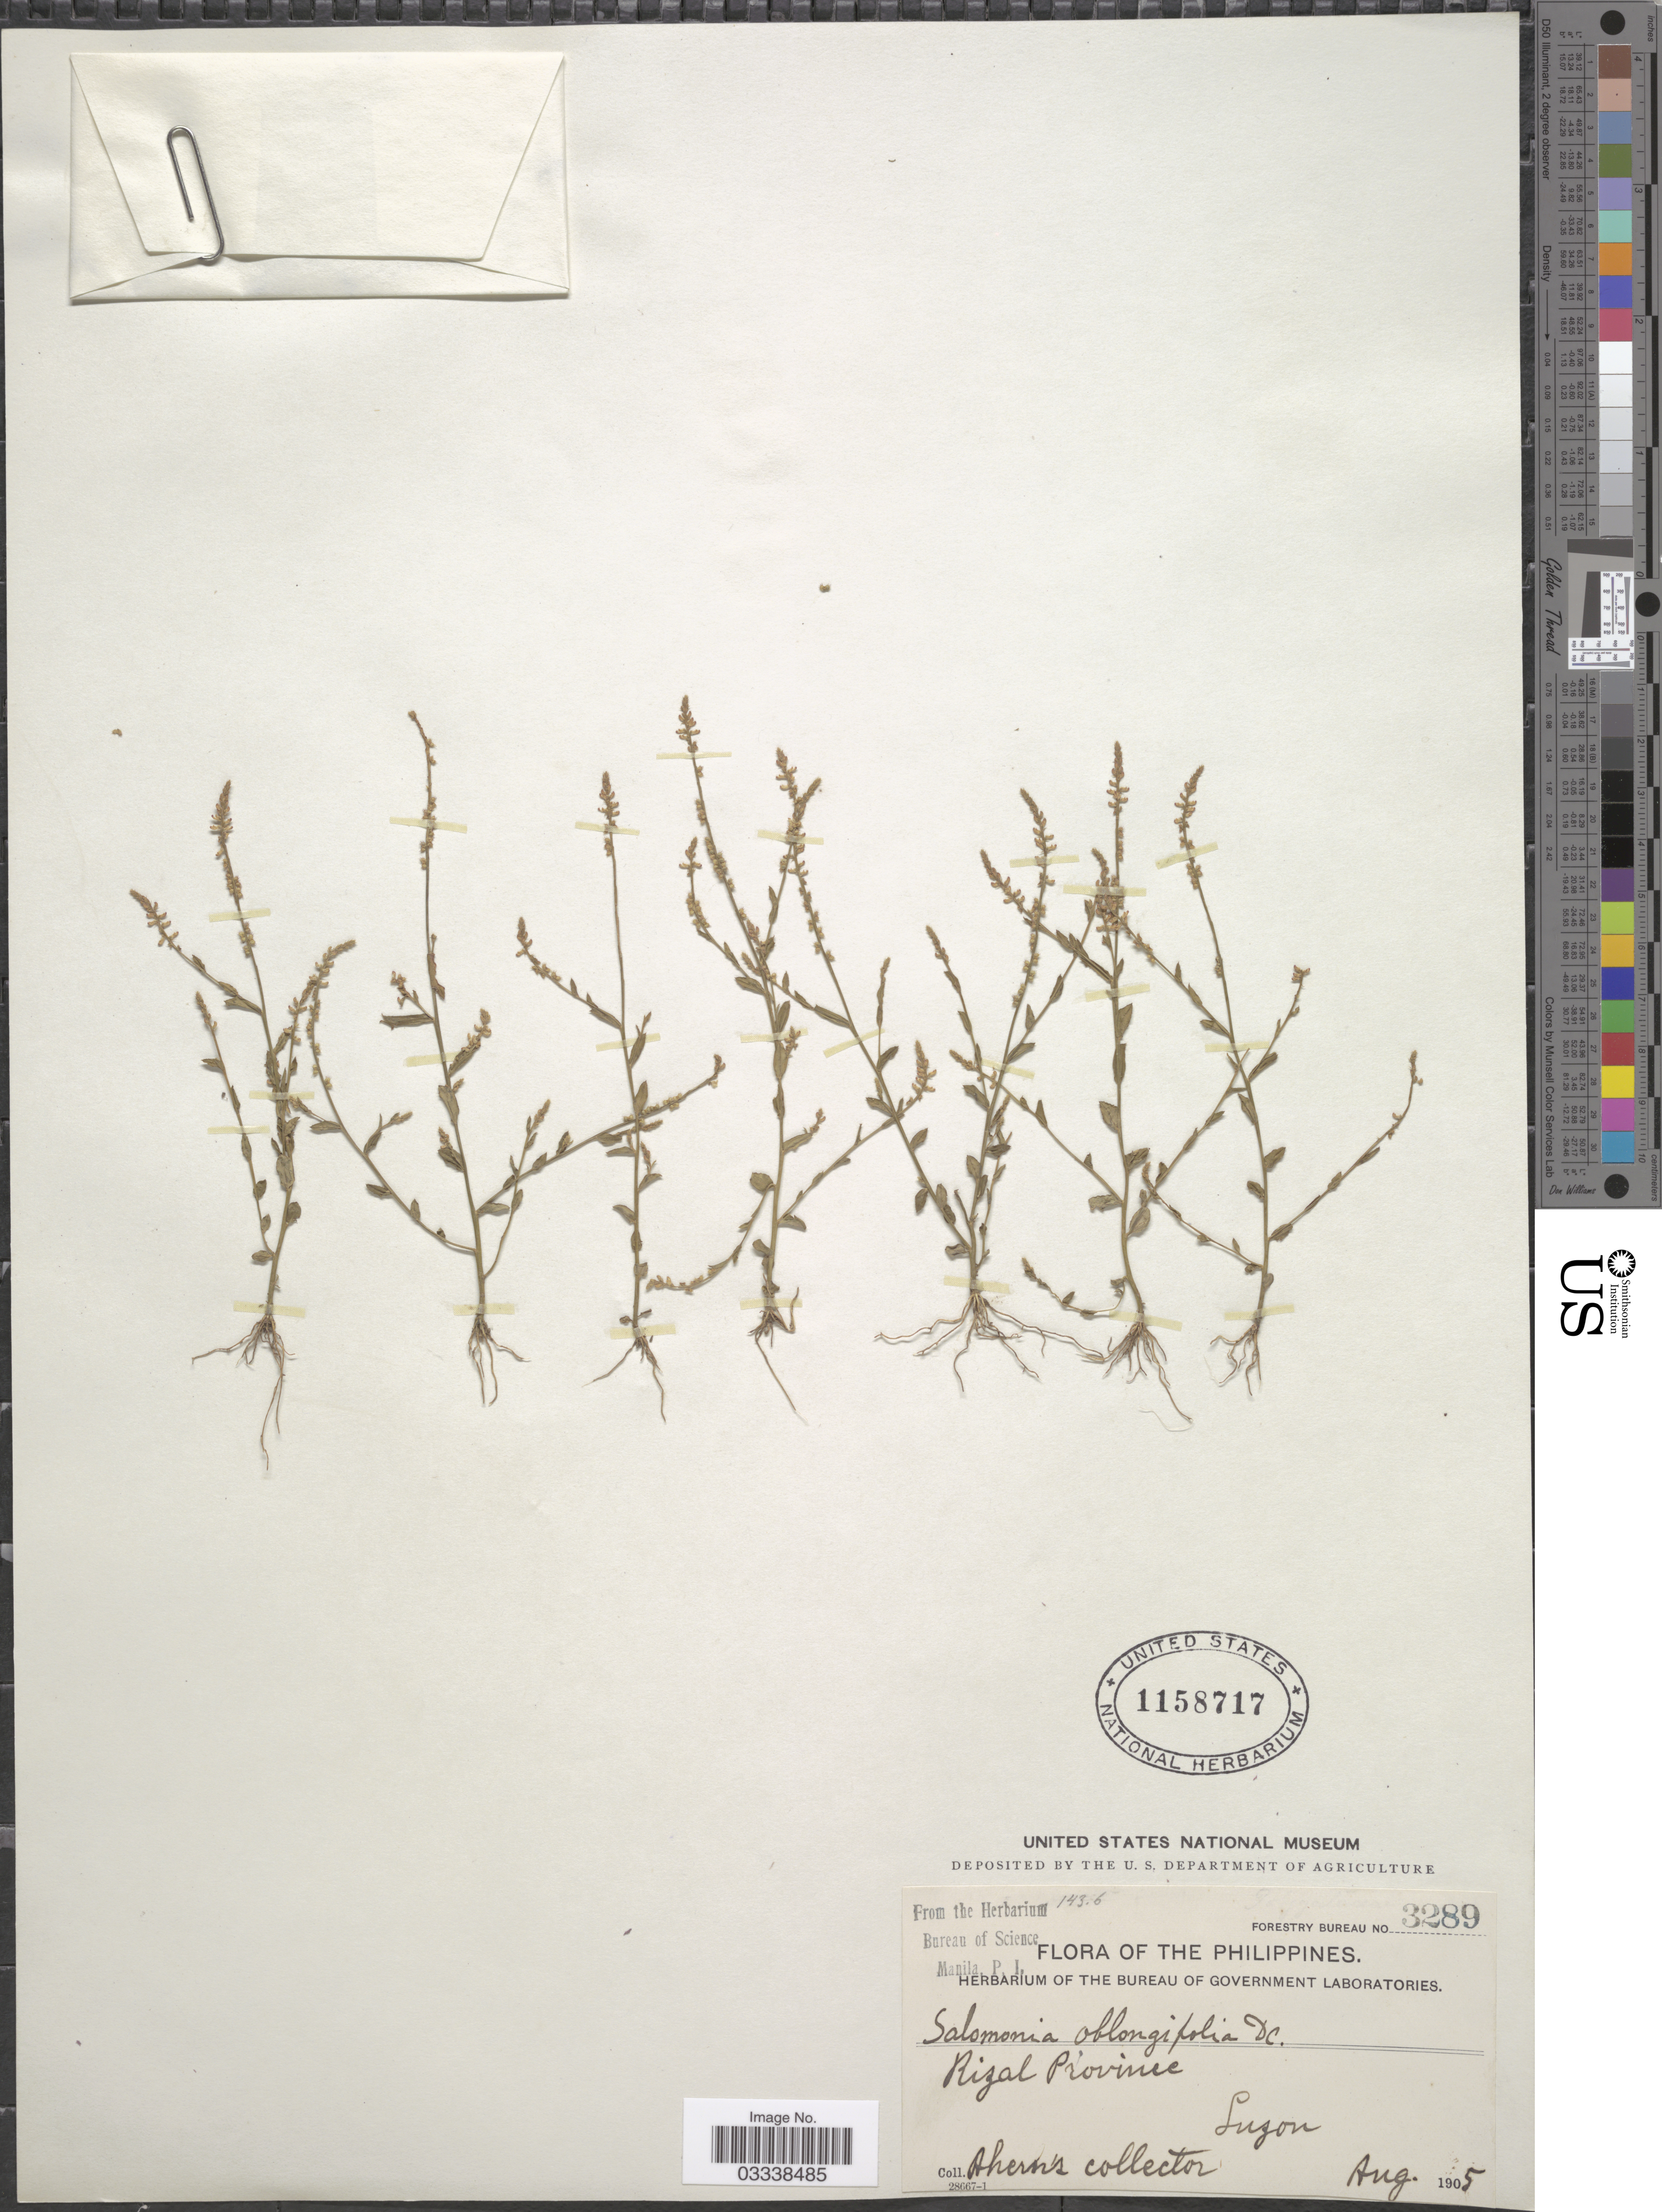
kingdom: Plantae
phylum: Tracheophyta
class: Magnoliopsida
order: Fabales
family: Polygalaceae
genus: Salomonia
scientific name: Salomonia ciliata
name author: (L.) DC.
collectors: Ahern's collector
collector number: Forestry Bureau 3289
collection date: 1905-08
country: Philippines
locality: Rizal Province, Luzon.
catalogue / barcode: US 1158717